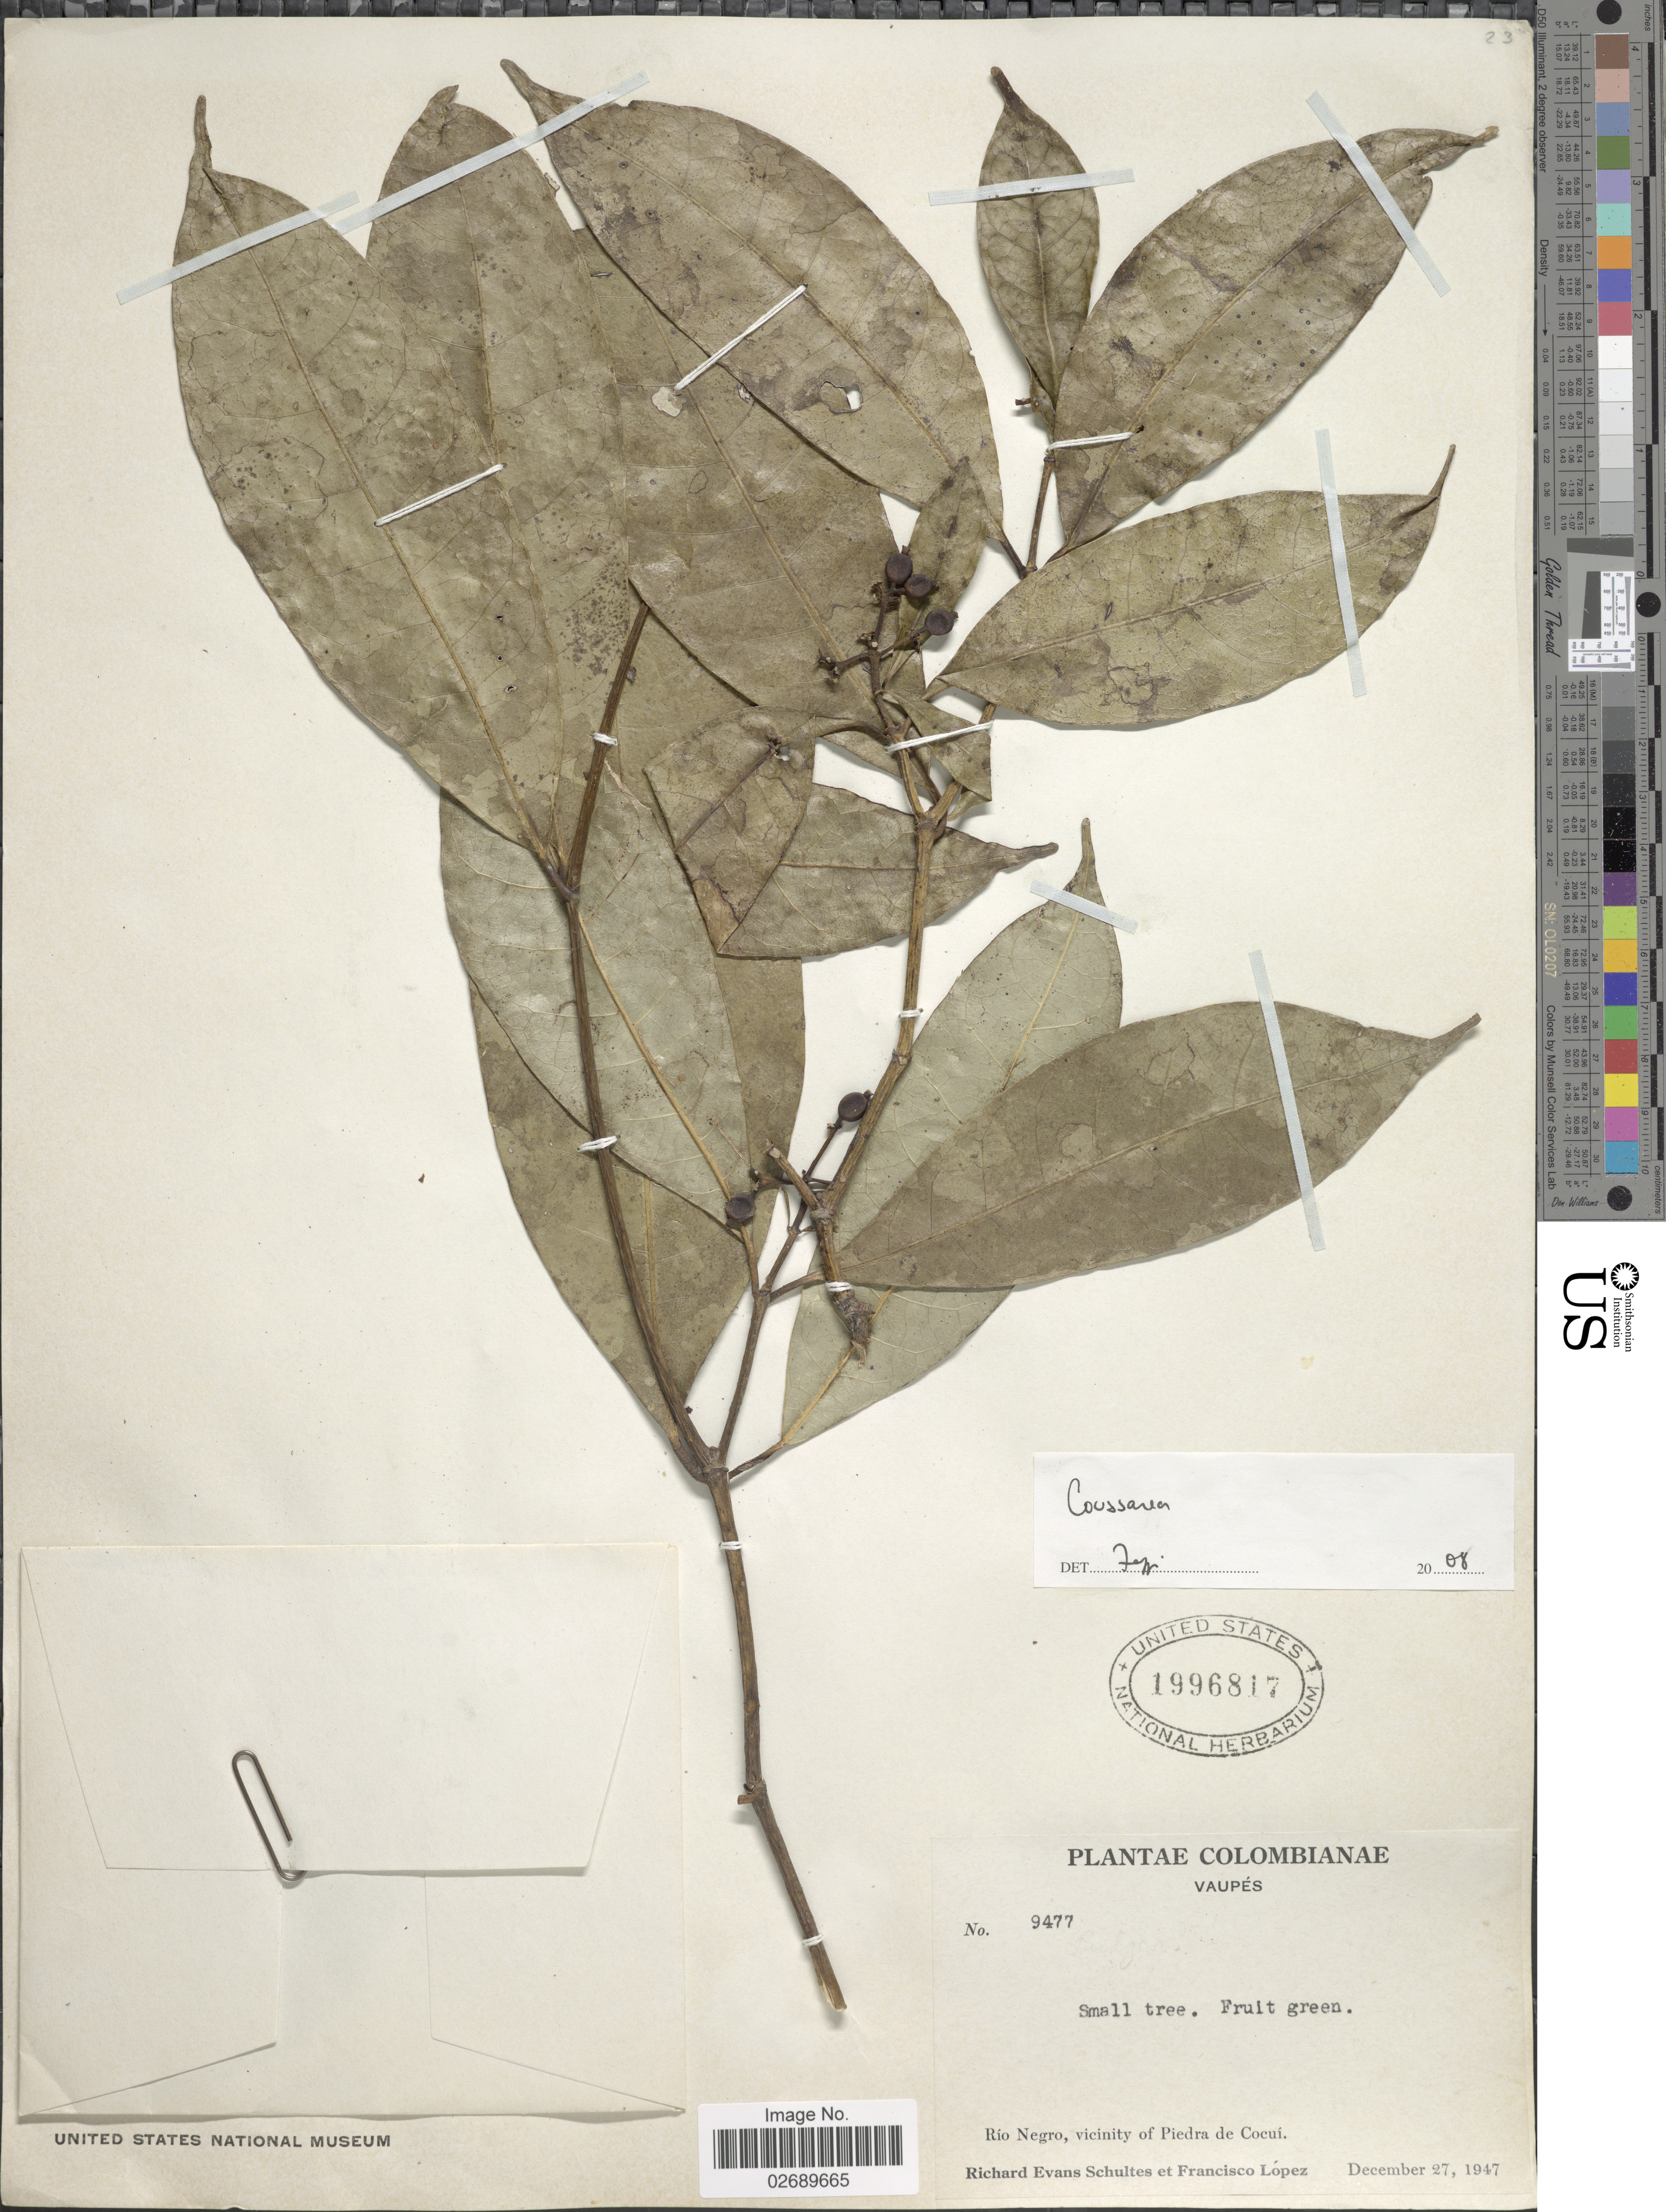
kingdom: Plantae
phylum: Tracheophyta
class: Magnoliopsida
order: Gentianales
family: Rubiaceae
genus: Coussarea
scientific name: Coussarea sp.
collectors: R. E. Schultes & F. Lopéz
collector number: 9477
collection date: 1947-12-27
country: Colombia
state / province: Vaupés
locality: Rio Negro, vicinity of Piedra de Cocui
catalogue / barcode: US 1996817